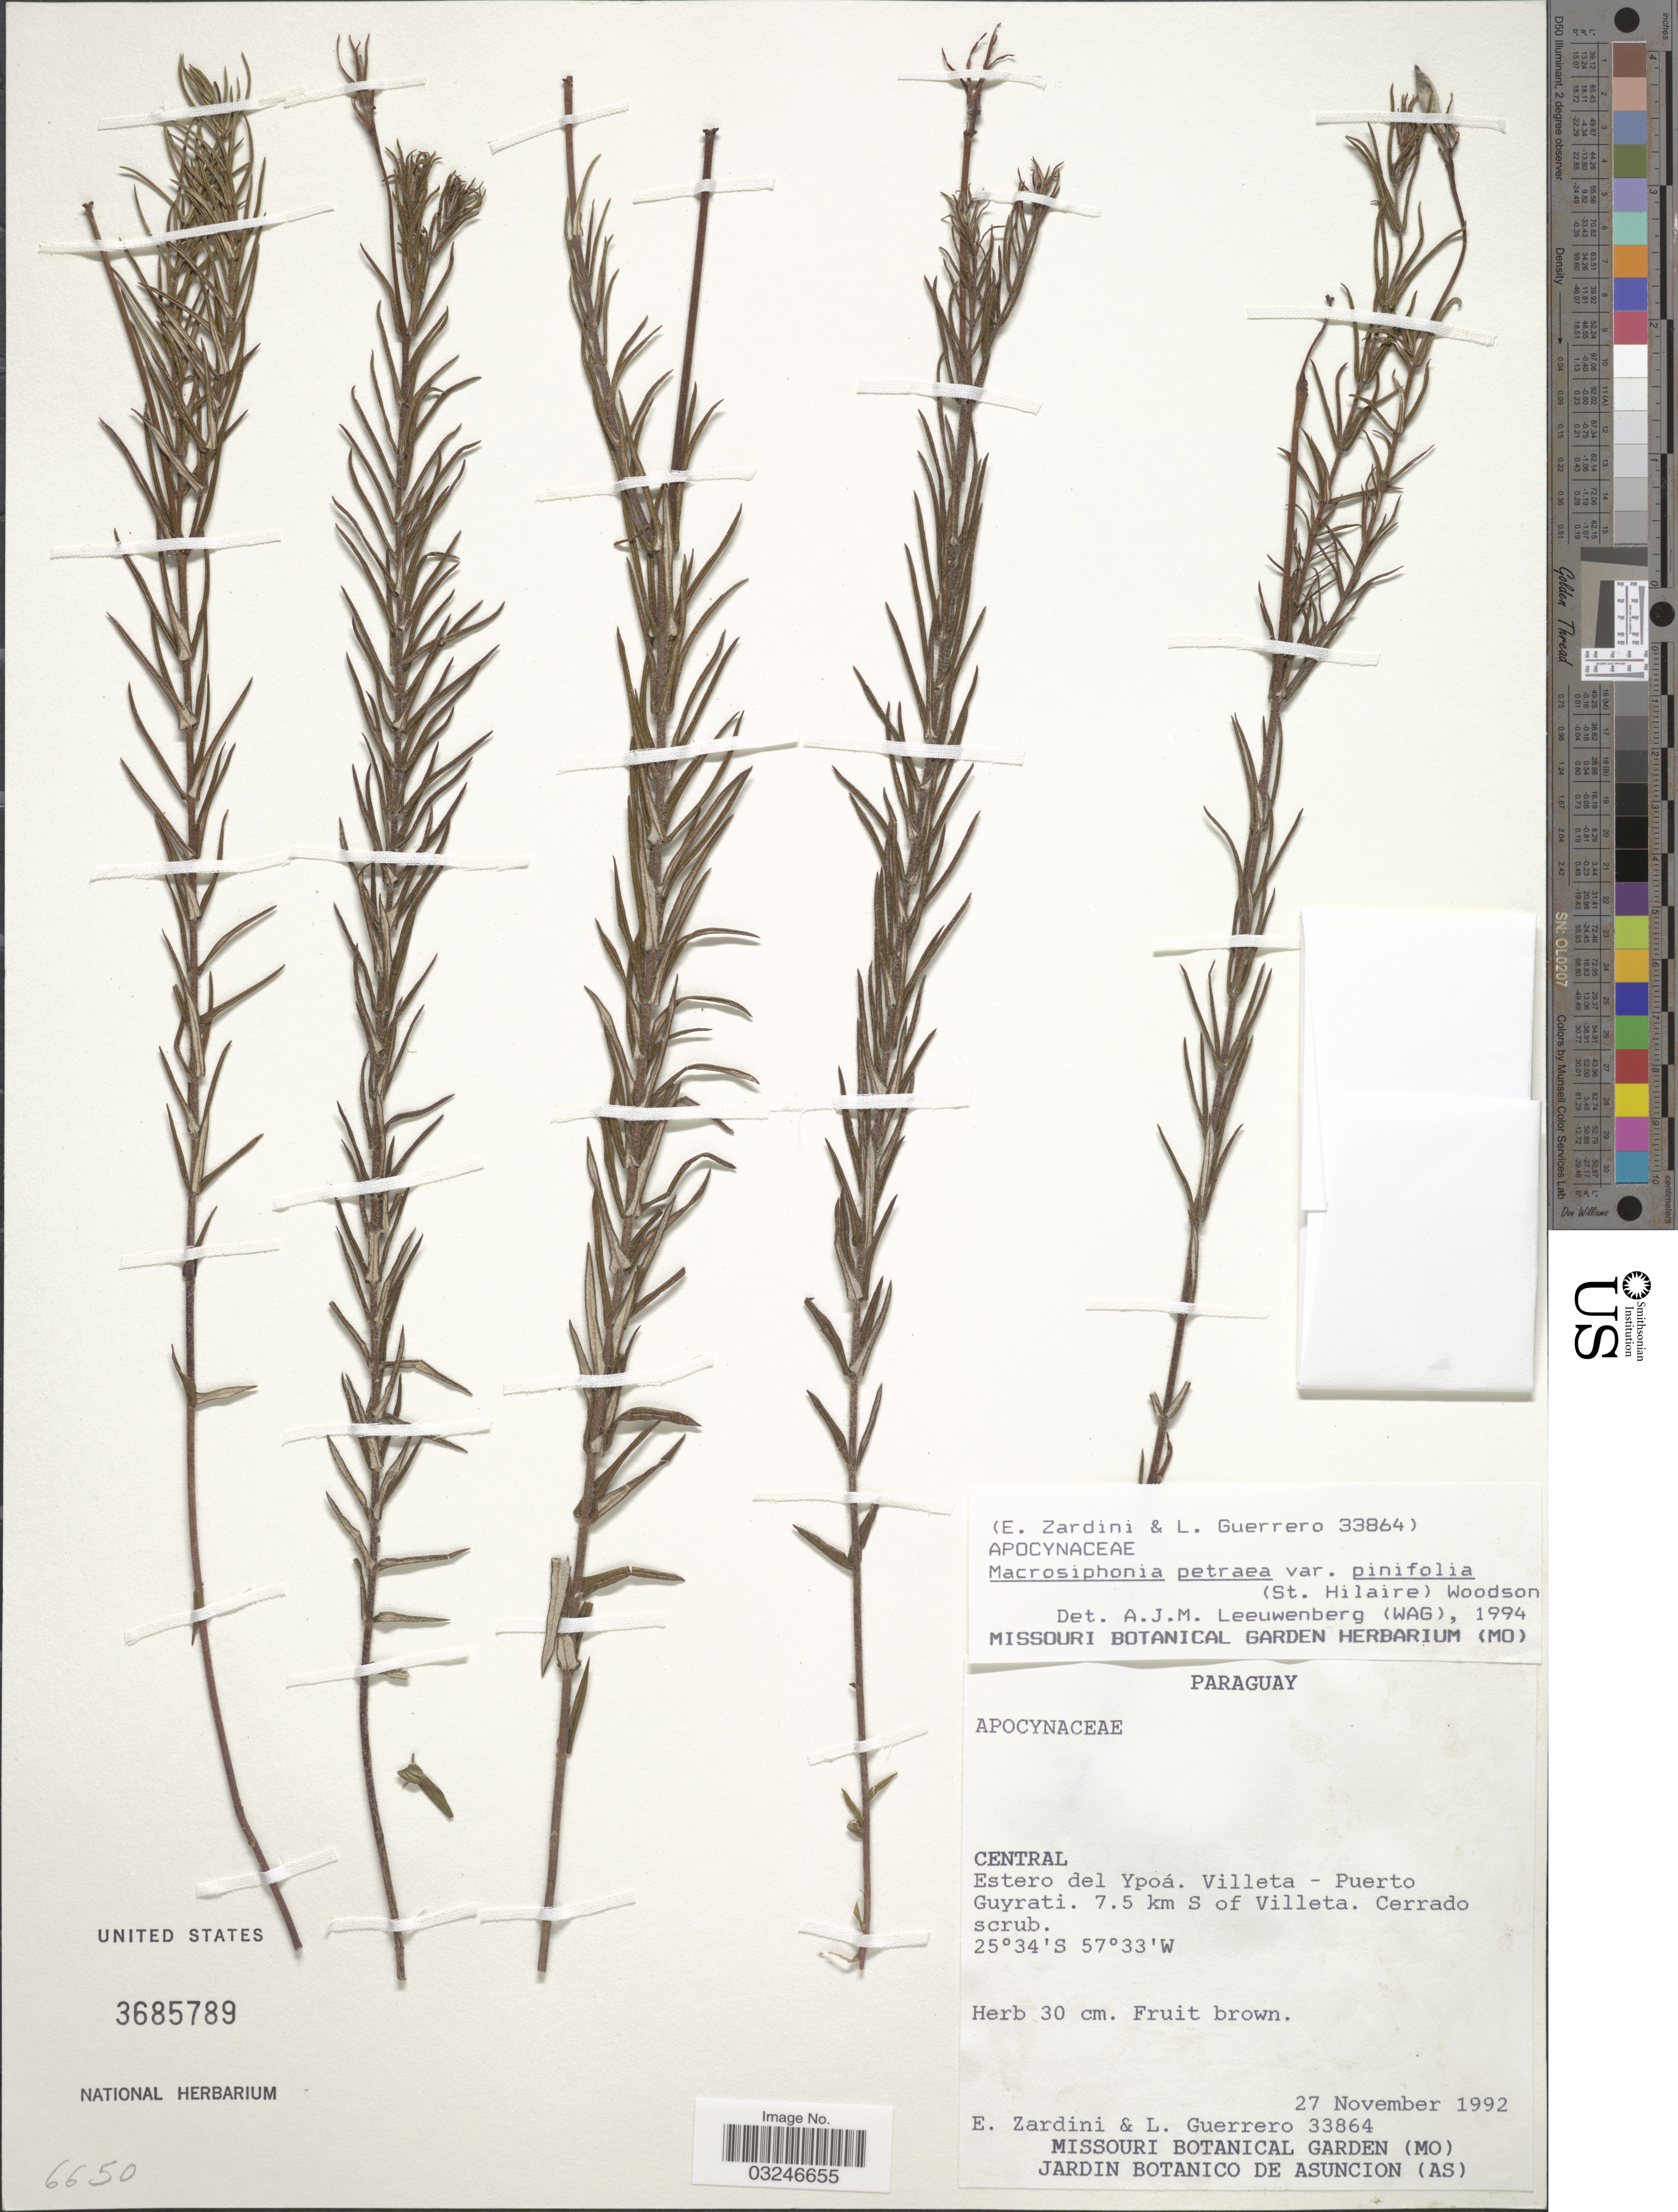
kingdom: Plantae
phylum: Tracheophyta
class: Magnoliopsida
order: Gentianales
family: Apocynaceae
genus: Macrosiphonia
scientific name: Macrosiphonia petraea var. pinifolia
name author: (A. St.-Hil.) Woodson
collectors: E. Zardini & L. Guerrero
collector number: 33864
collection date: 1992-11-27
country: Paraguay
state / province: Central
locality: Estero del Ypoá. Villeta - Puerto Guyrati. 7.5 km S of Villeta.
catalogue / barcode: US 3685789